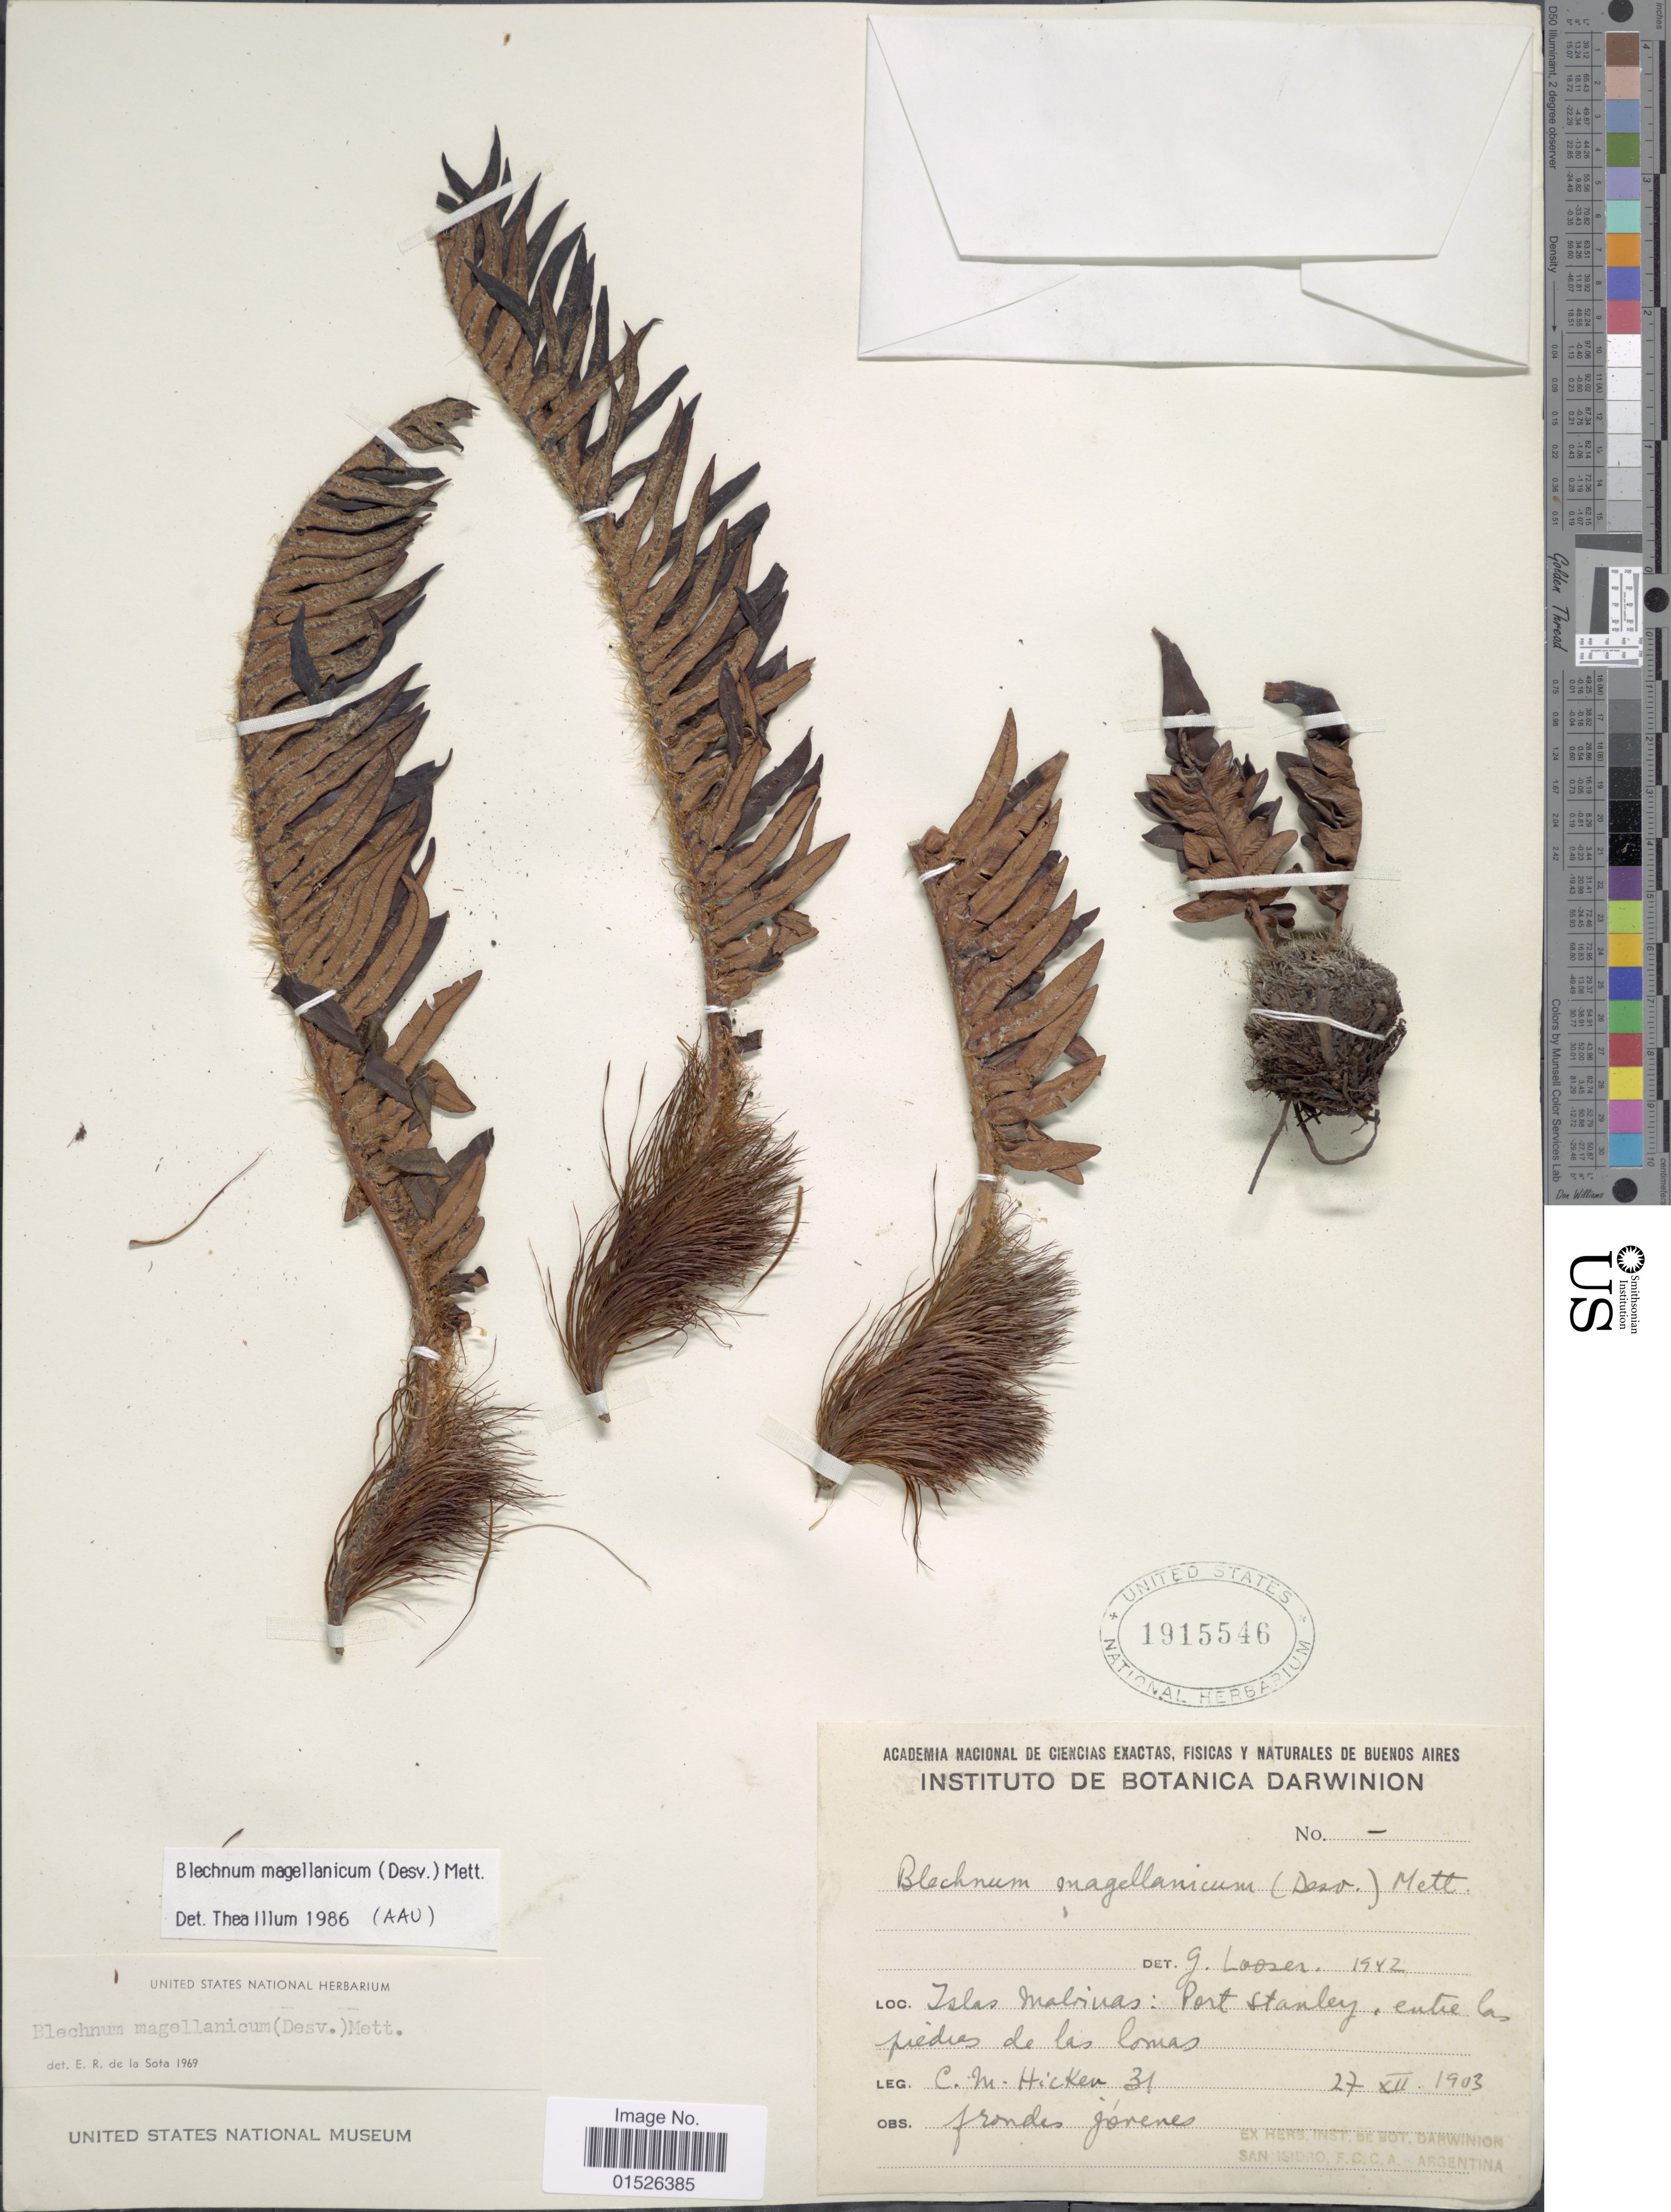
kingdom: Plantae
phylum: Tracheophyta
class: Polypodiopsida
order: Polypodiales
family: Blechnaceae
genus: Blechnum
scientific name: Blechnum magellanicum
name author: Mett.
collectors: C. M. Hicken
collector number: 31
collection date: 1903-12-27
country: Falkland Islands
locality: Islas Malvinas: Port Stanley, entre los piedres de las lomas.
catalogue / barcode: US 1915546